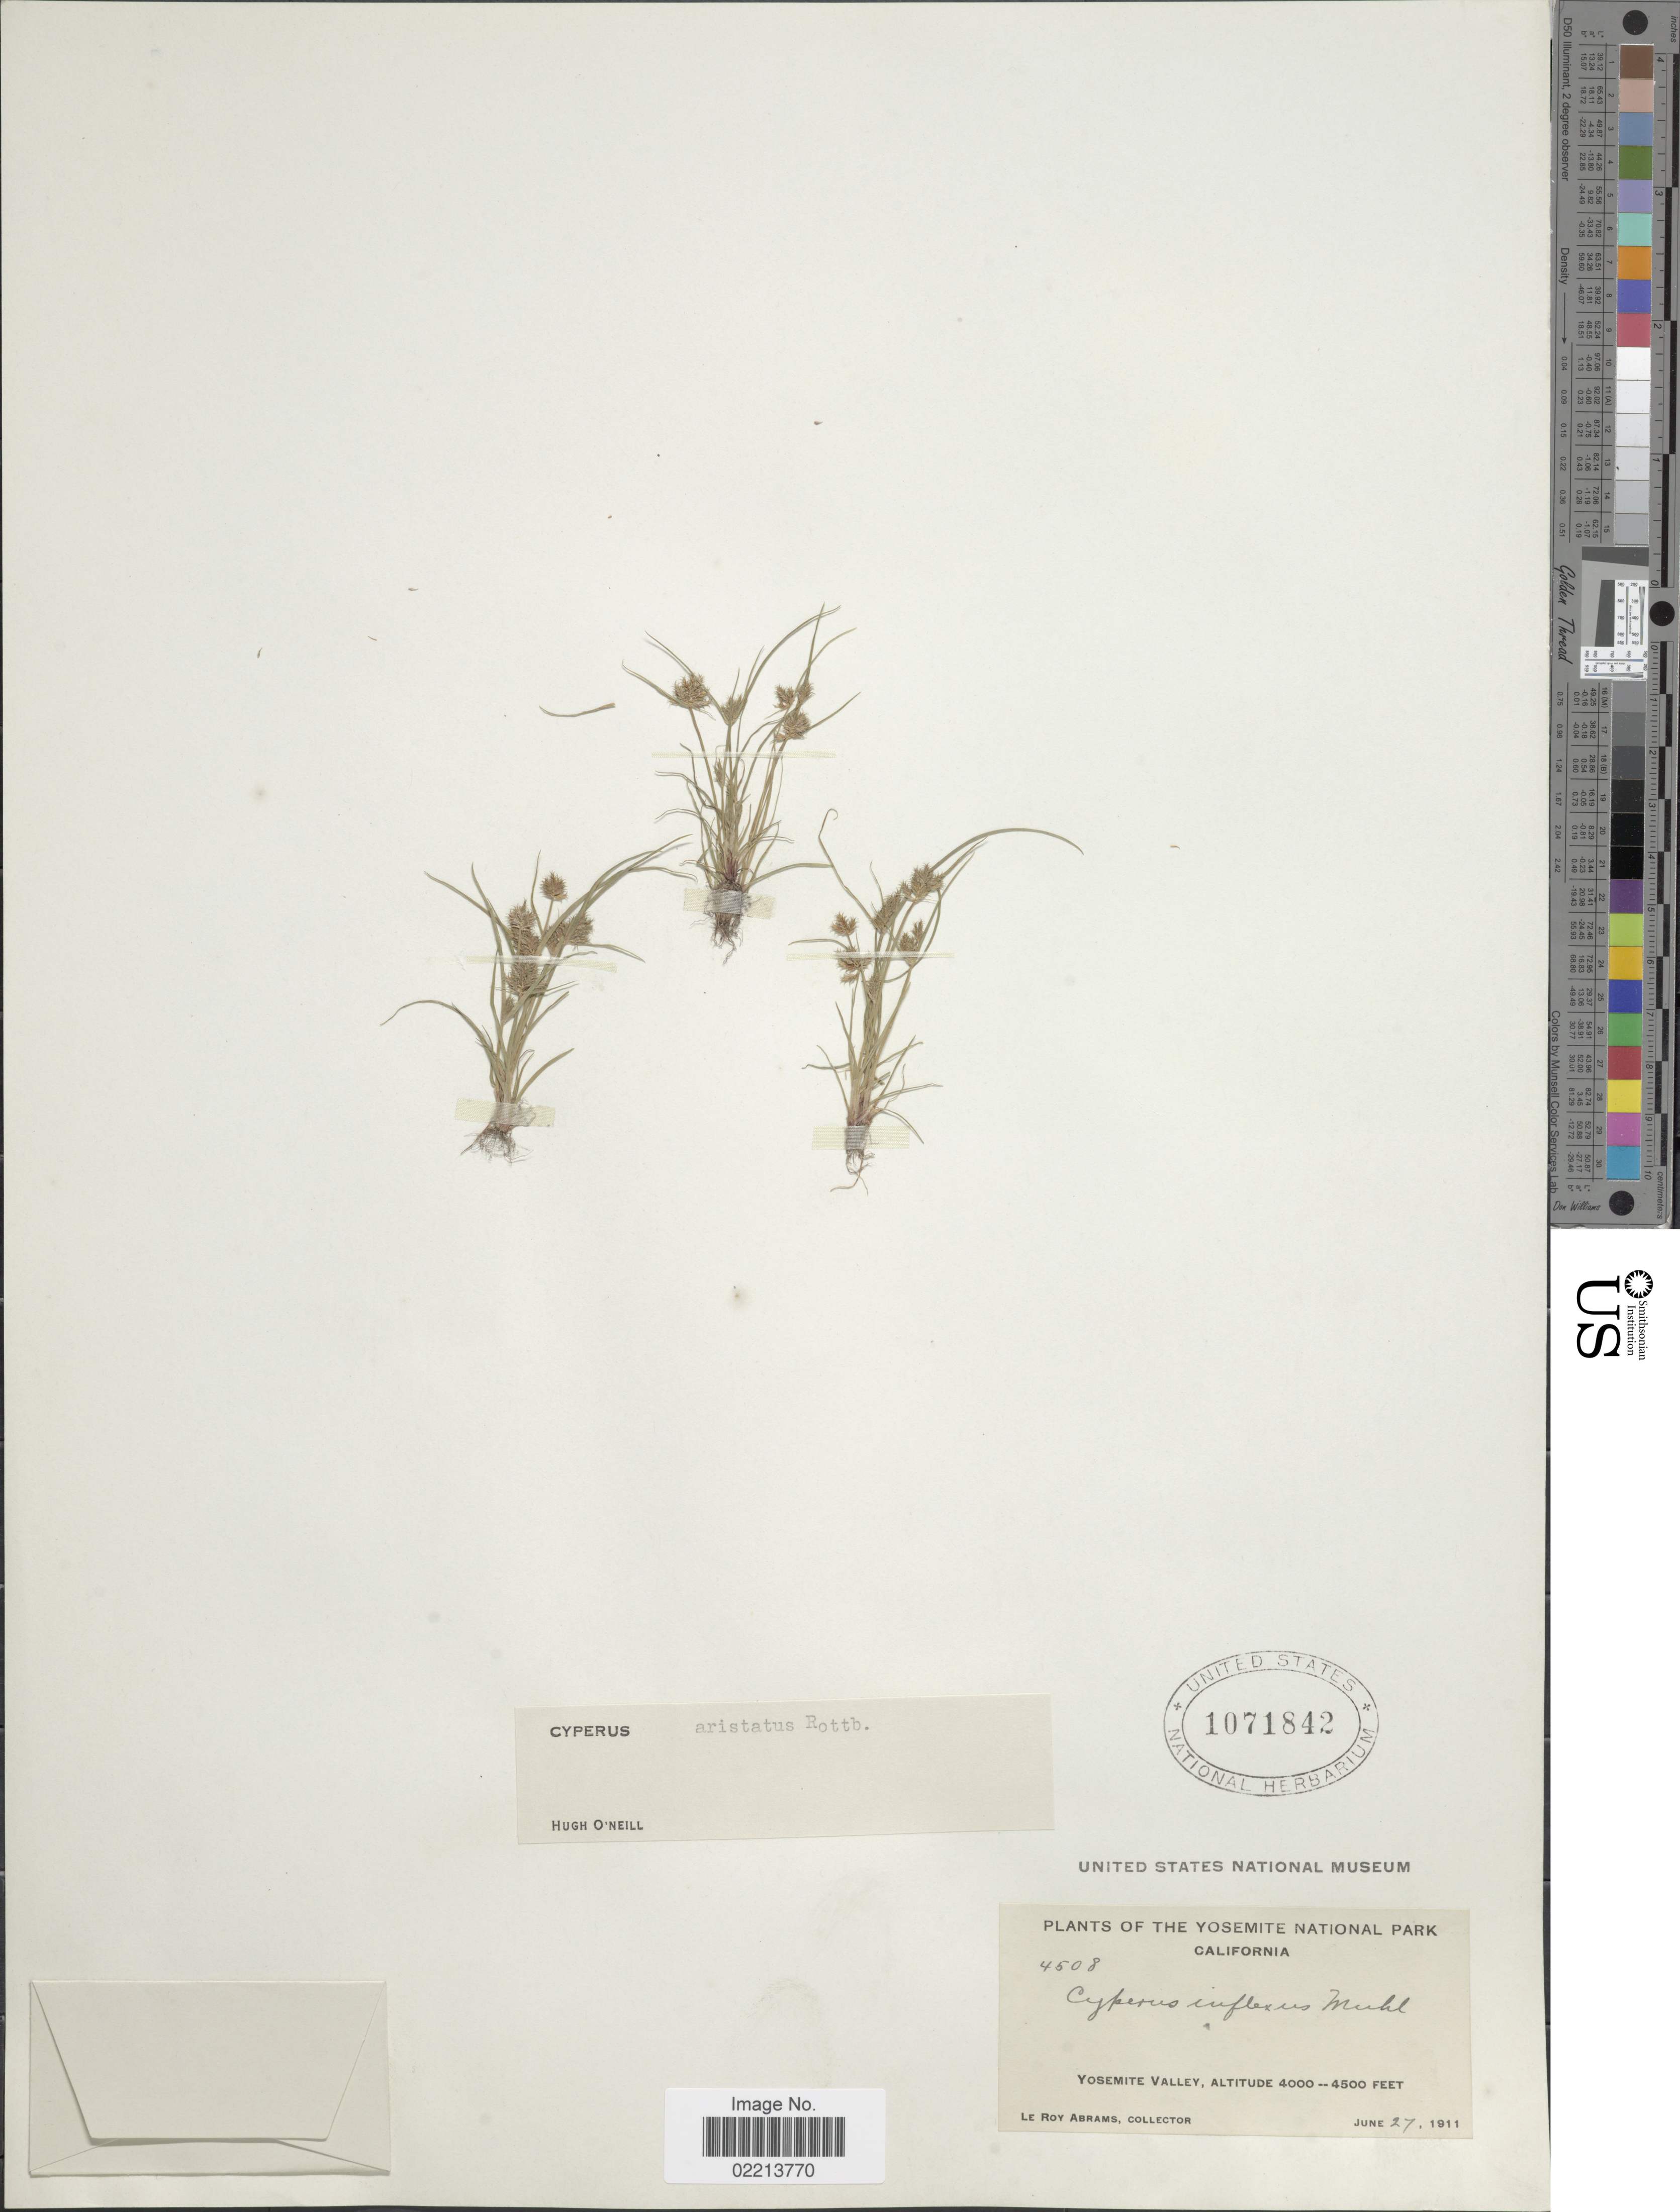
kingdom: Plantae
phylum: Tracheophyta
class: Liliopsida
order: Poales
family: Cyperaceae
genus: Cyperus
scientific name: Cyperus squarrosus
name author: L.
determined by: Strong, Mark T., (BOT), Smithsonian Institution - National Museum of Natural History (UNITED STATES)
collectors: L. Abrams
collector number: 4508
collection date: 1911-06-27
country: United States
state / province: California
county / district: Mariposa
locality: Yosemite National Park, Yosemite Valley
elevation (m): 1219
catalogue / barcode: US 1071842